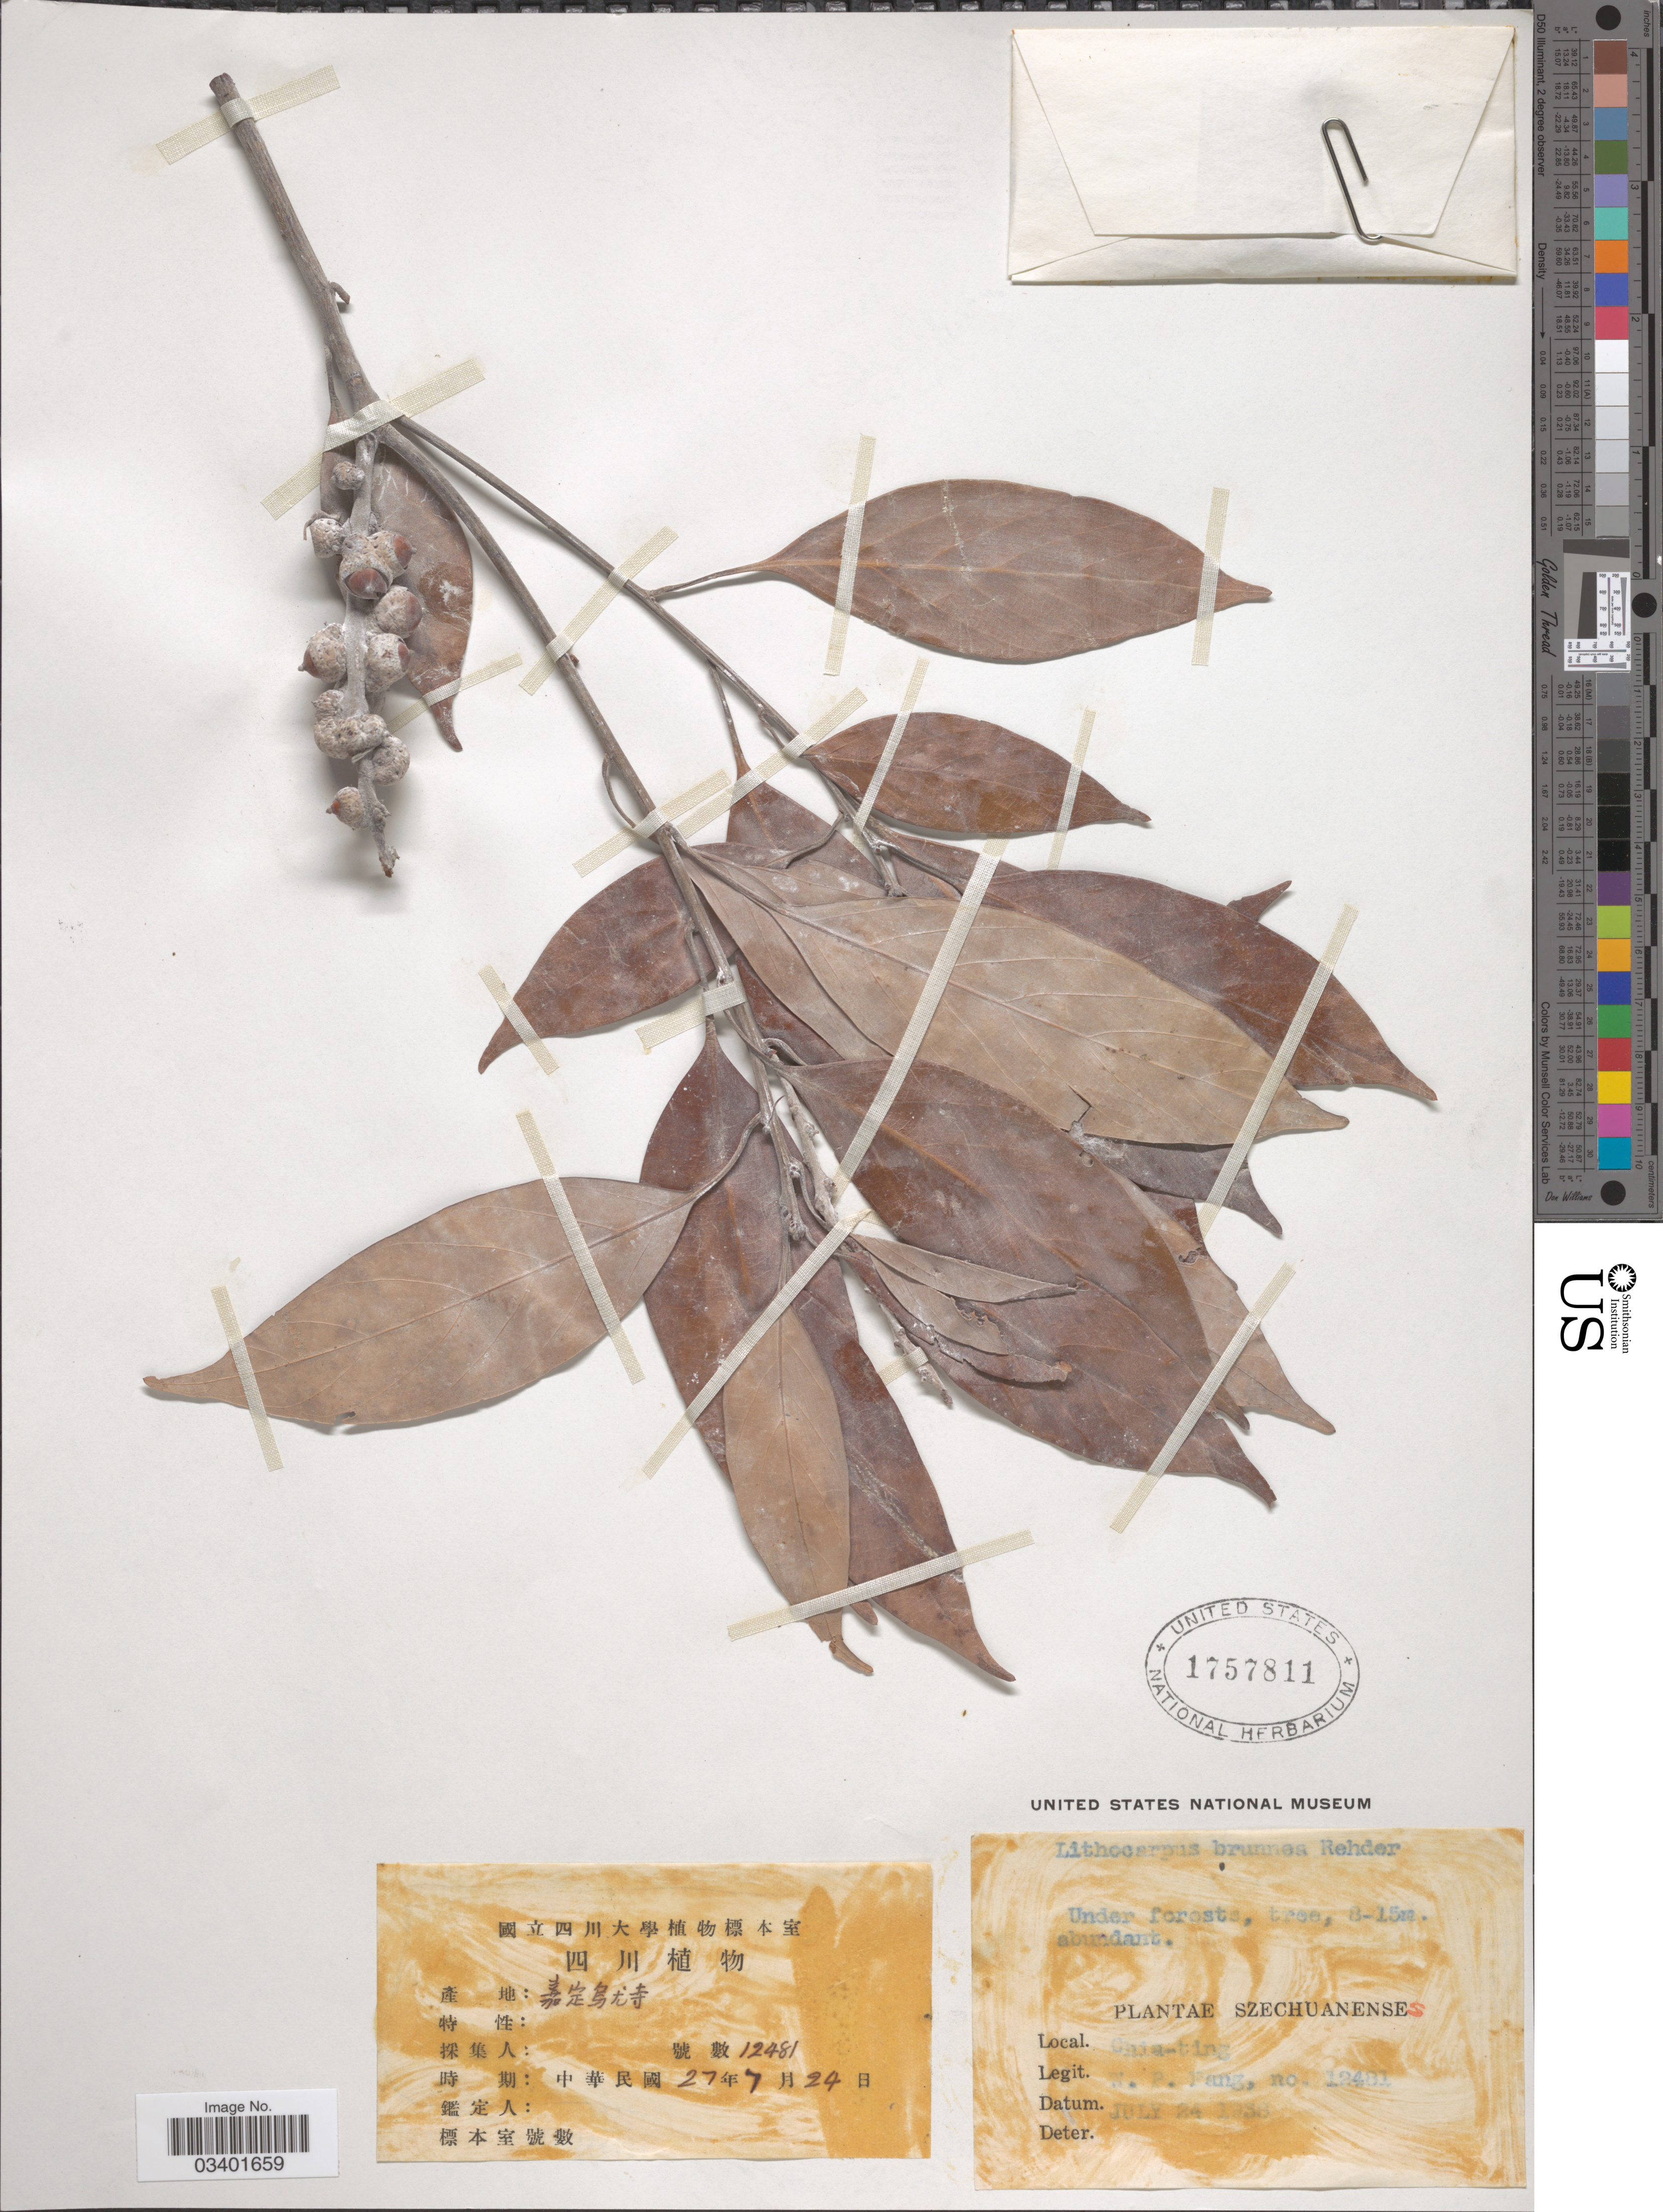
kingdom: Plantae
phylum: Tracheophyta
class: Magnoliopsida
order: Fagales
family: Fagaceae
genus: Lithocarpus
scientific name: Lithocarpus brunneus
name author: Rehder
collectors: W. P. Fang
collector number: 12481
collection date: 1938-07-24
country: China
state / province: Sichuan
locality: Ghia-ting. [interpreted]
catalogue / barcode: US 1757811